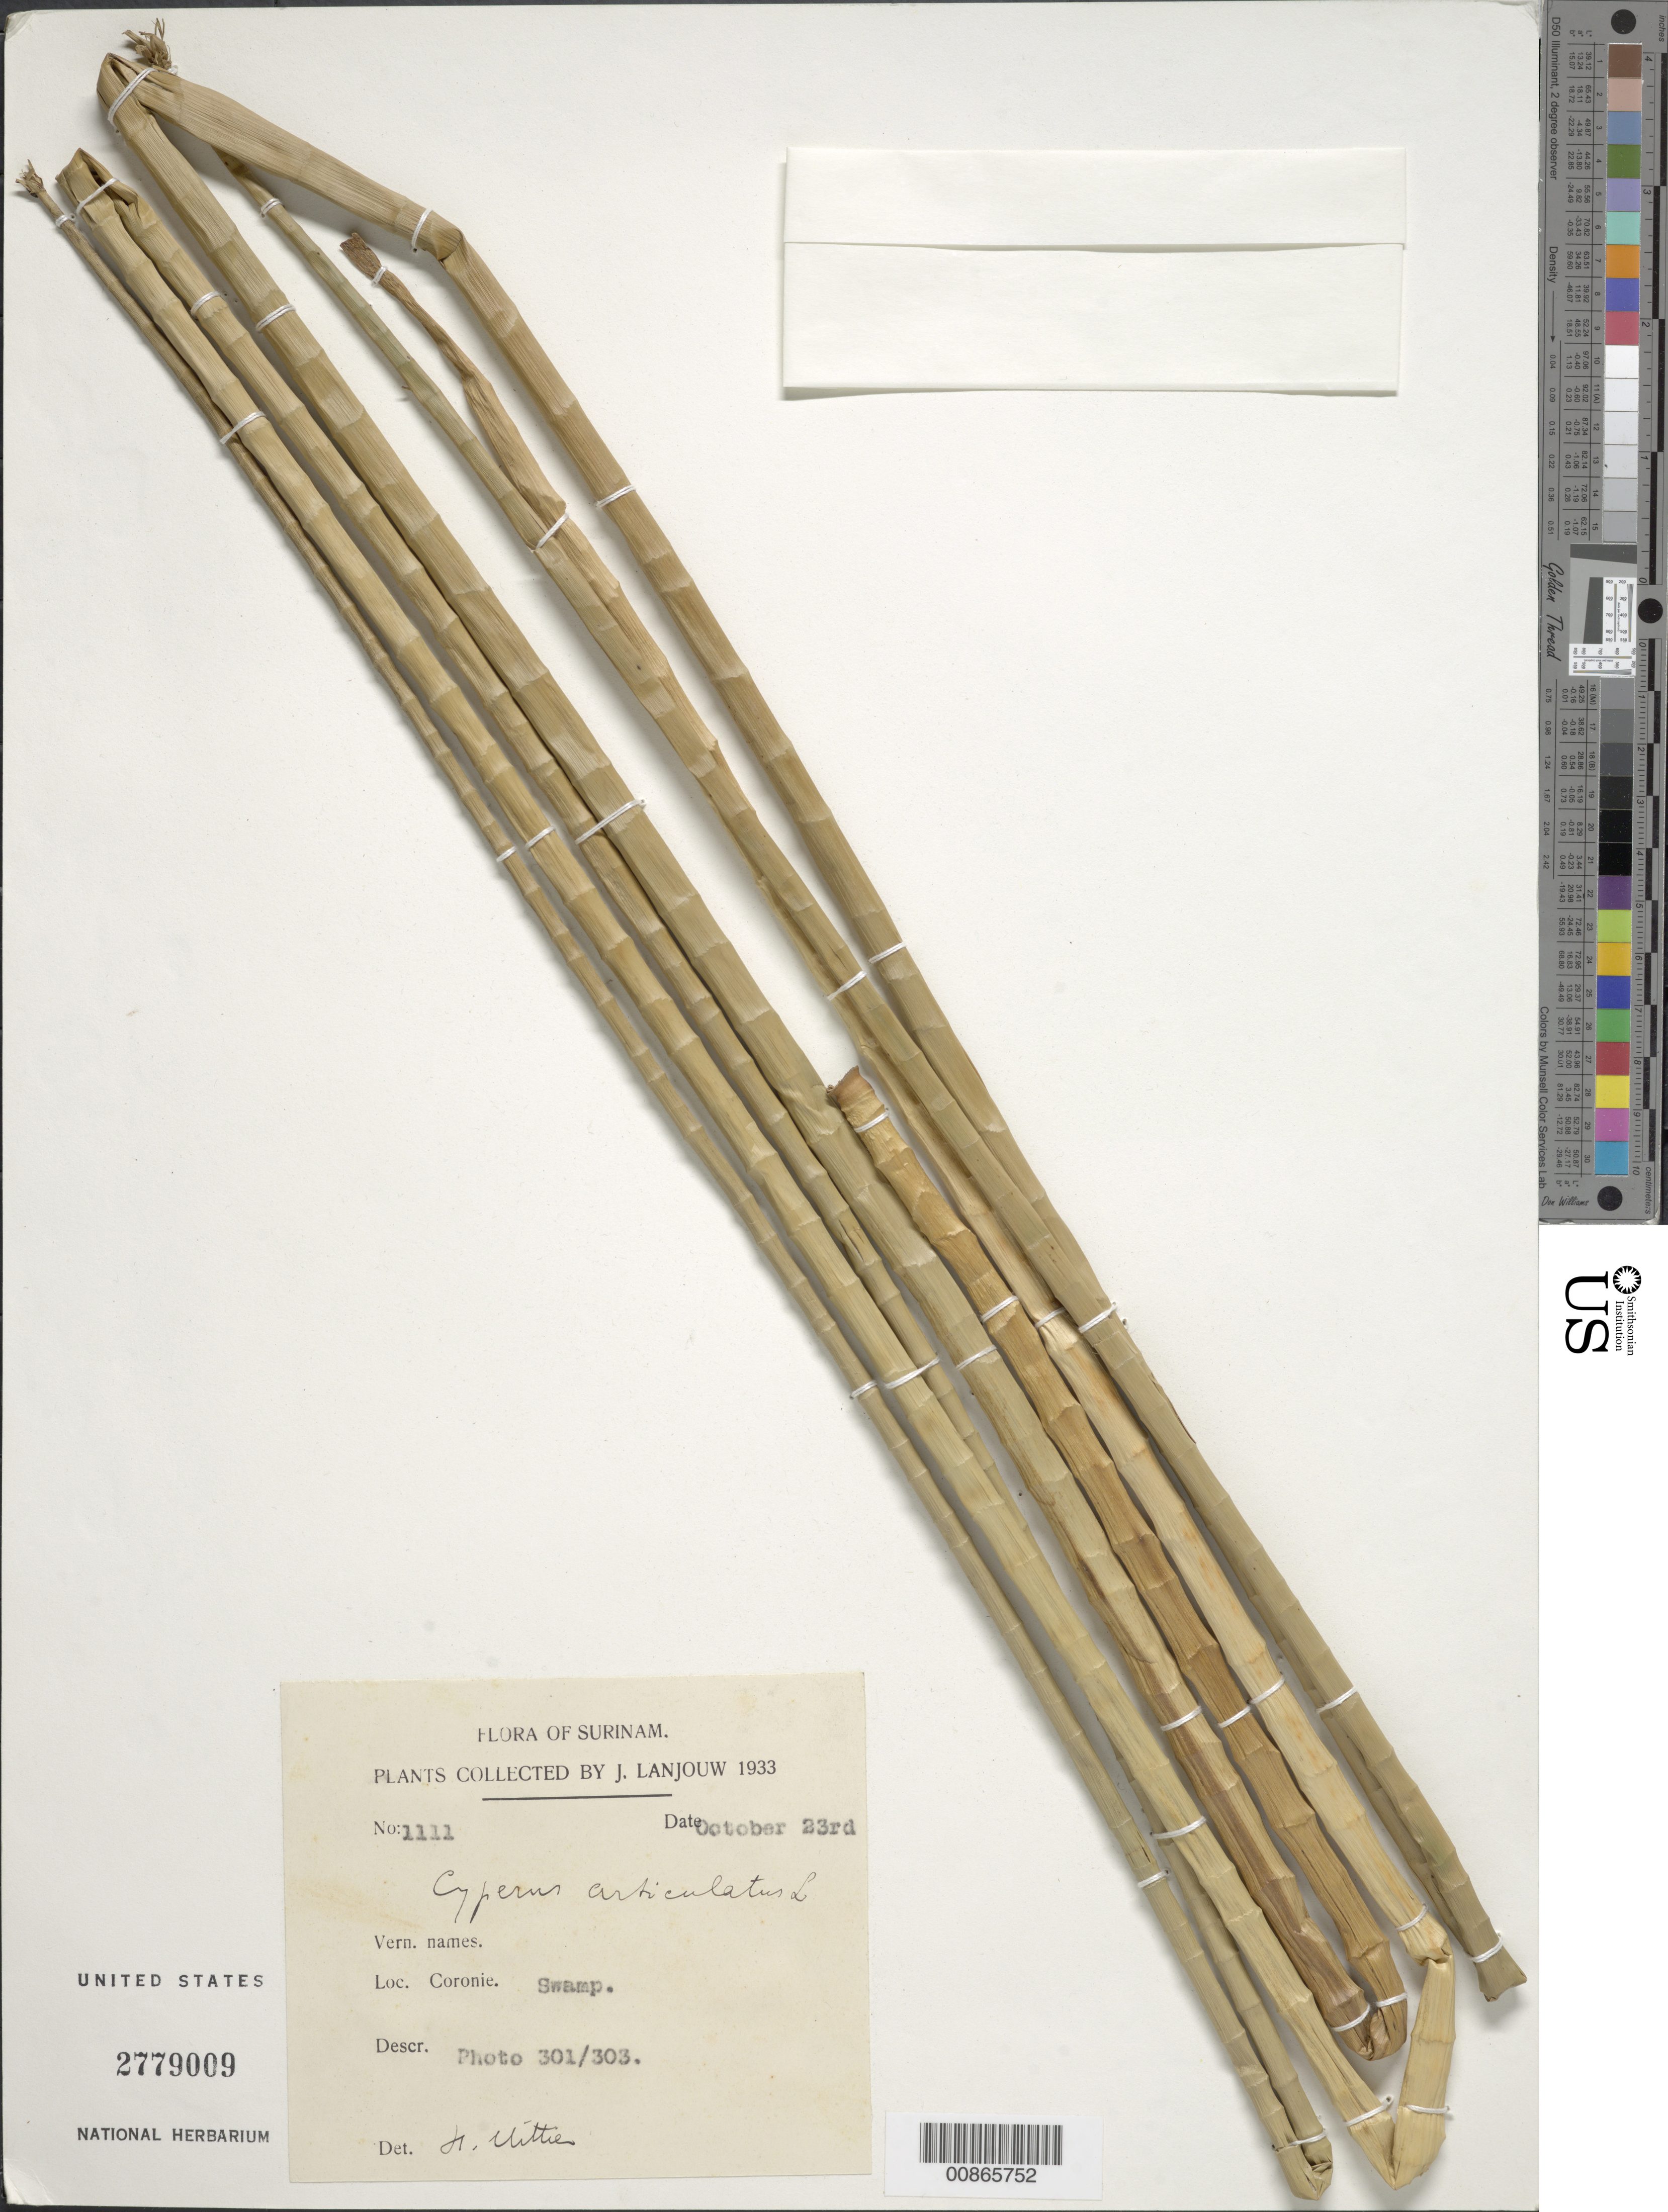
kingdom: Plantae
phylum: Tracheophyta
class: Liliopsida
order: Poales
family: Cyperaceae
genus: Cyperus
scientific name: Cyperus articulatus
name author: L.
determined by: Uittien, H.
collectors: J. Lanjouw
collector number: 1111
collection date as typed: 23-Oct-33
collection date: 1933-10-23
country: Suriname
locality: Coronie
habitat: Swamp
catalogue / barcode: US 2779009